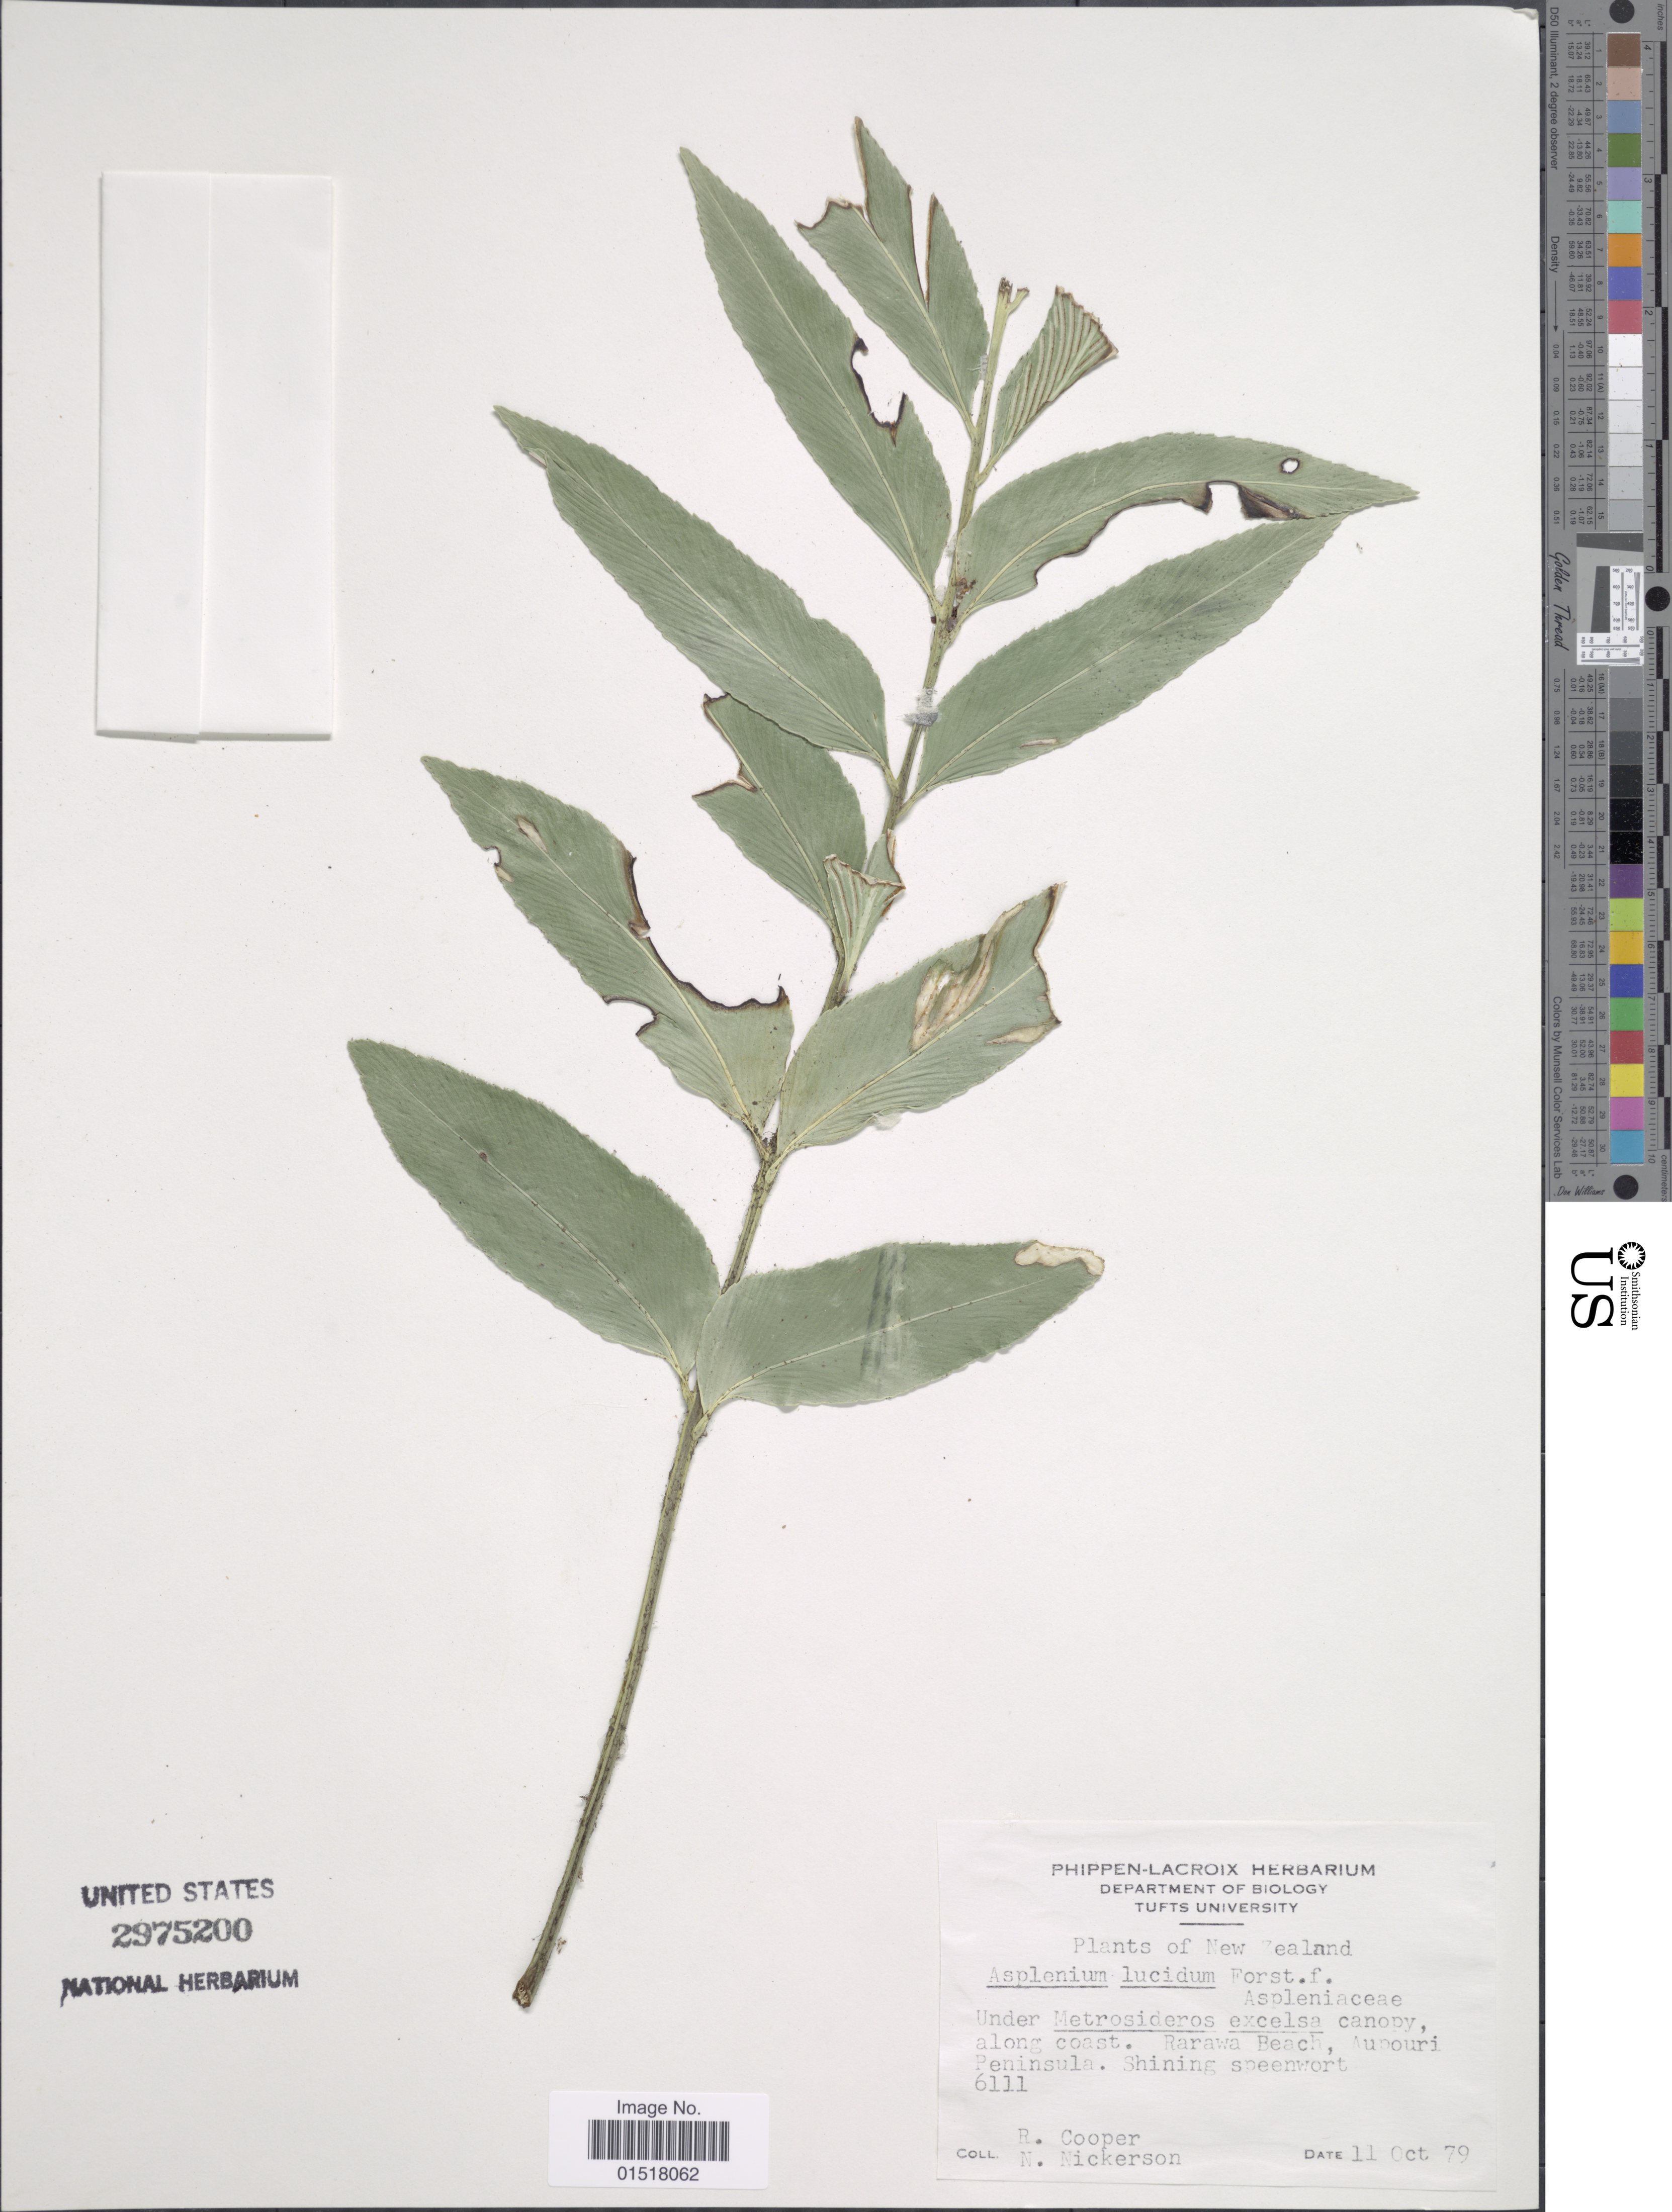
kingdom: Plantae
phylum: Tracheophyta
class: Polypodiopsida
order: Polypodiales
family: Aspleniaceae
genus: Asplenium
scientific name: Asplenium oblongifolium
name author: Colenso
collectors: R. Cooper & N. Nickerson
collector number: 6111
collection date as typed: Transcribed d/m/y: 11/10/79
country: New Zealand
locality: Under Metrosideros excelsa canopy, along coast. Rarawa Beach, Aupouri Peninsula. Shining speenwort.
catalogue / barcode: US 2975200